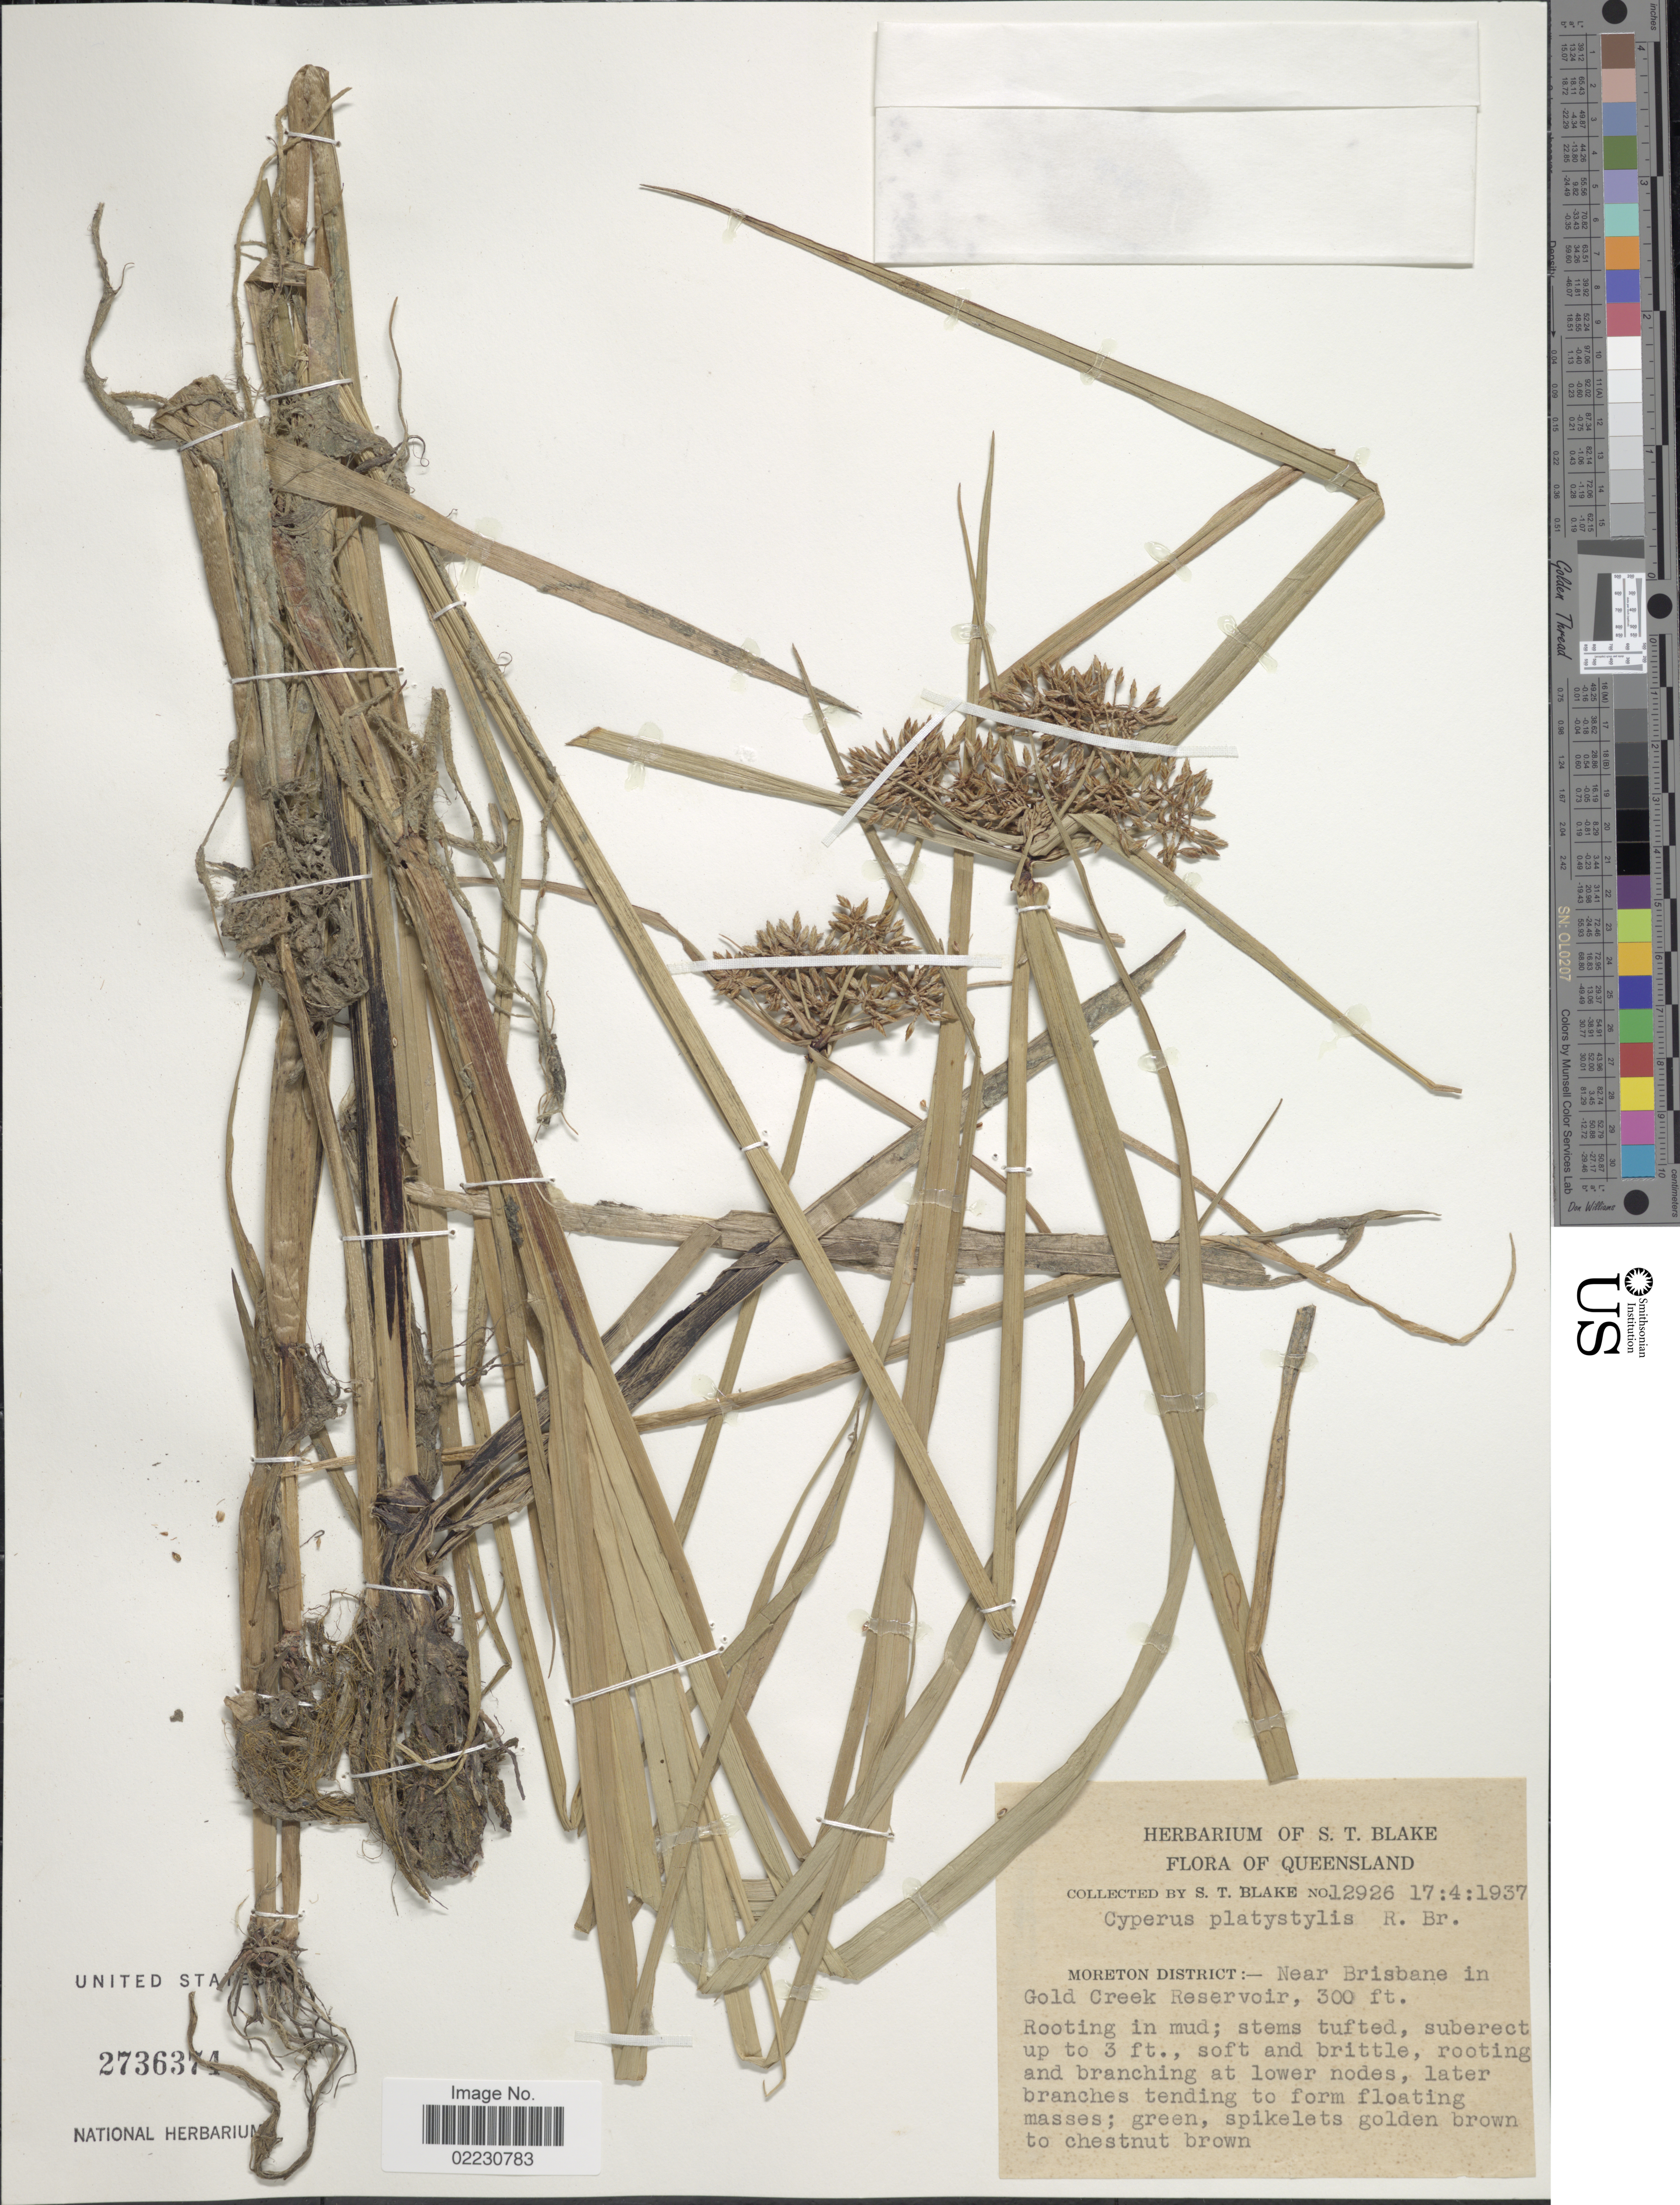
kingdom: Plantae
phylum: Tracheophyta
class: Liliopsida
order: Poales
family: Cyperaceae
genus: Cyperus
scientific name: Cyperus platystylis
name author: R. Br.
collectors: S. T. Blake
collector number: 12926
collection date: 1937-04-17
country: Australia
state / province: Queensland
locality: Moreton District, near Brisbane in Gold Creek Reservoir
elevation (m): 91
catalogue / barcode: US 2736374